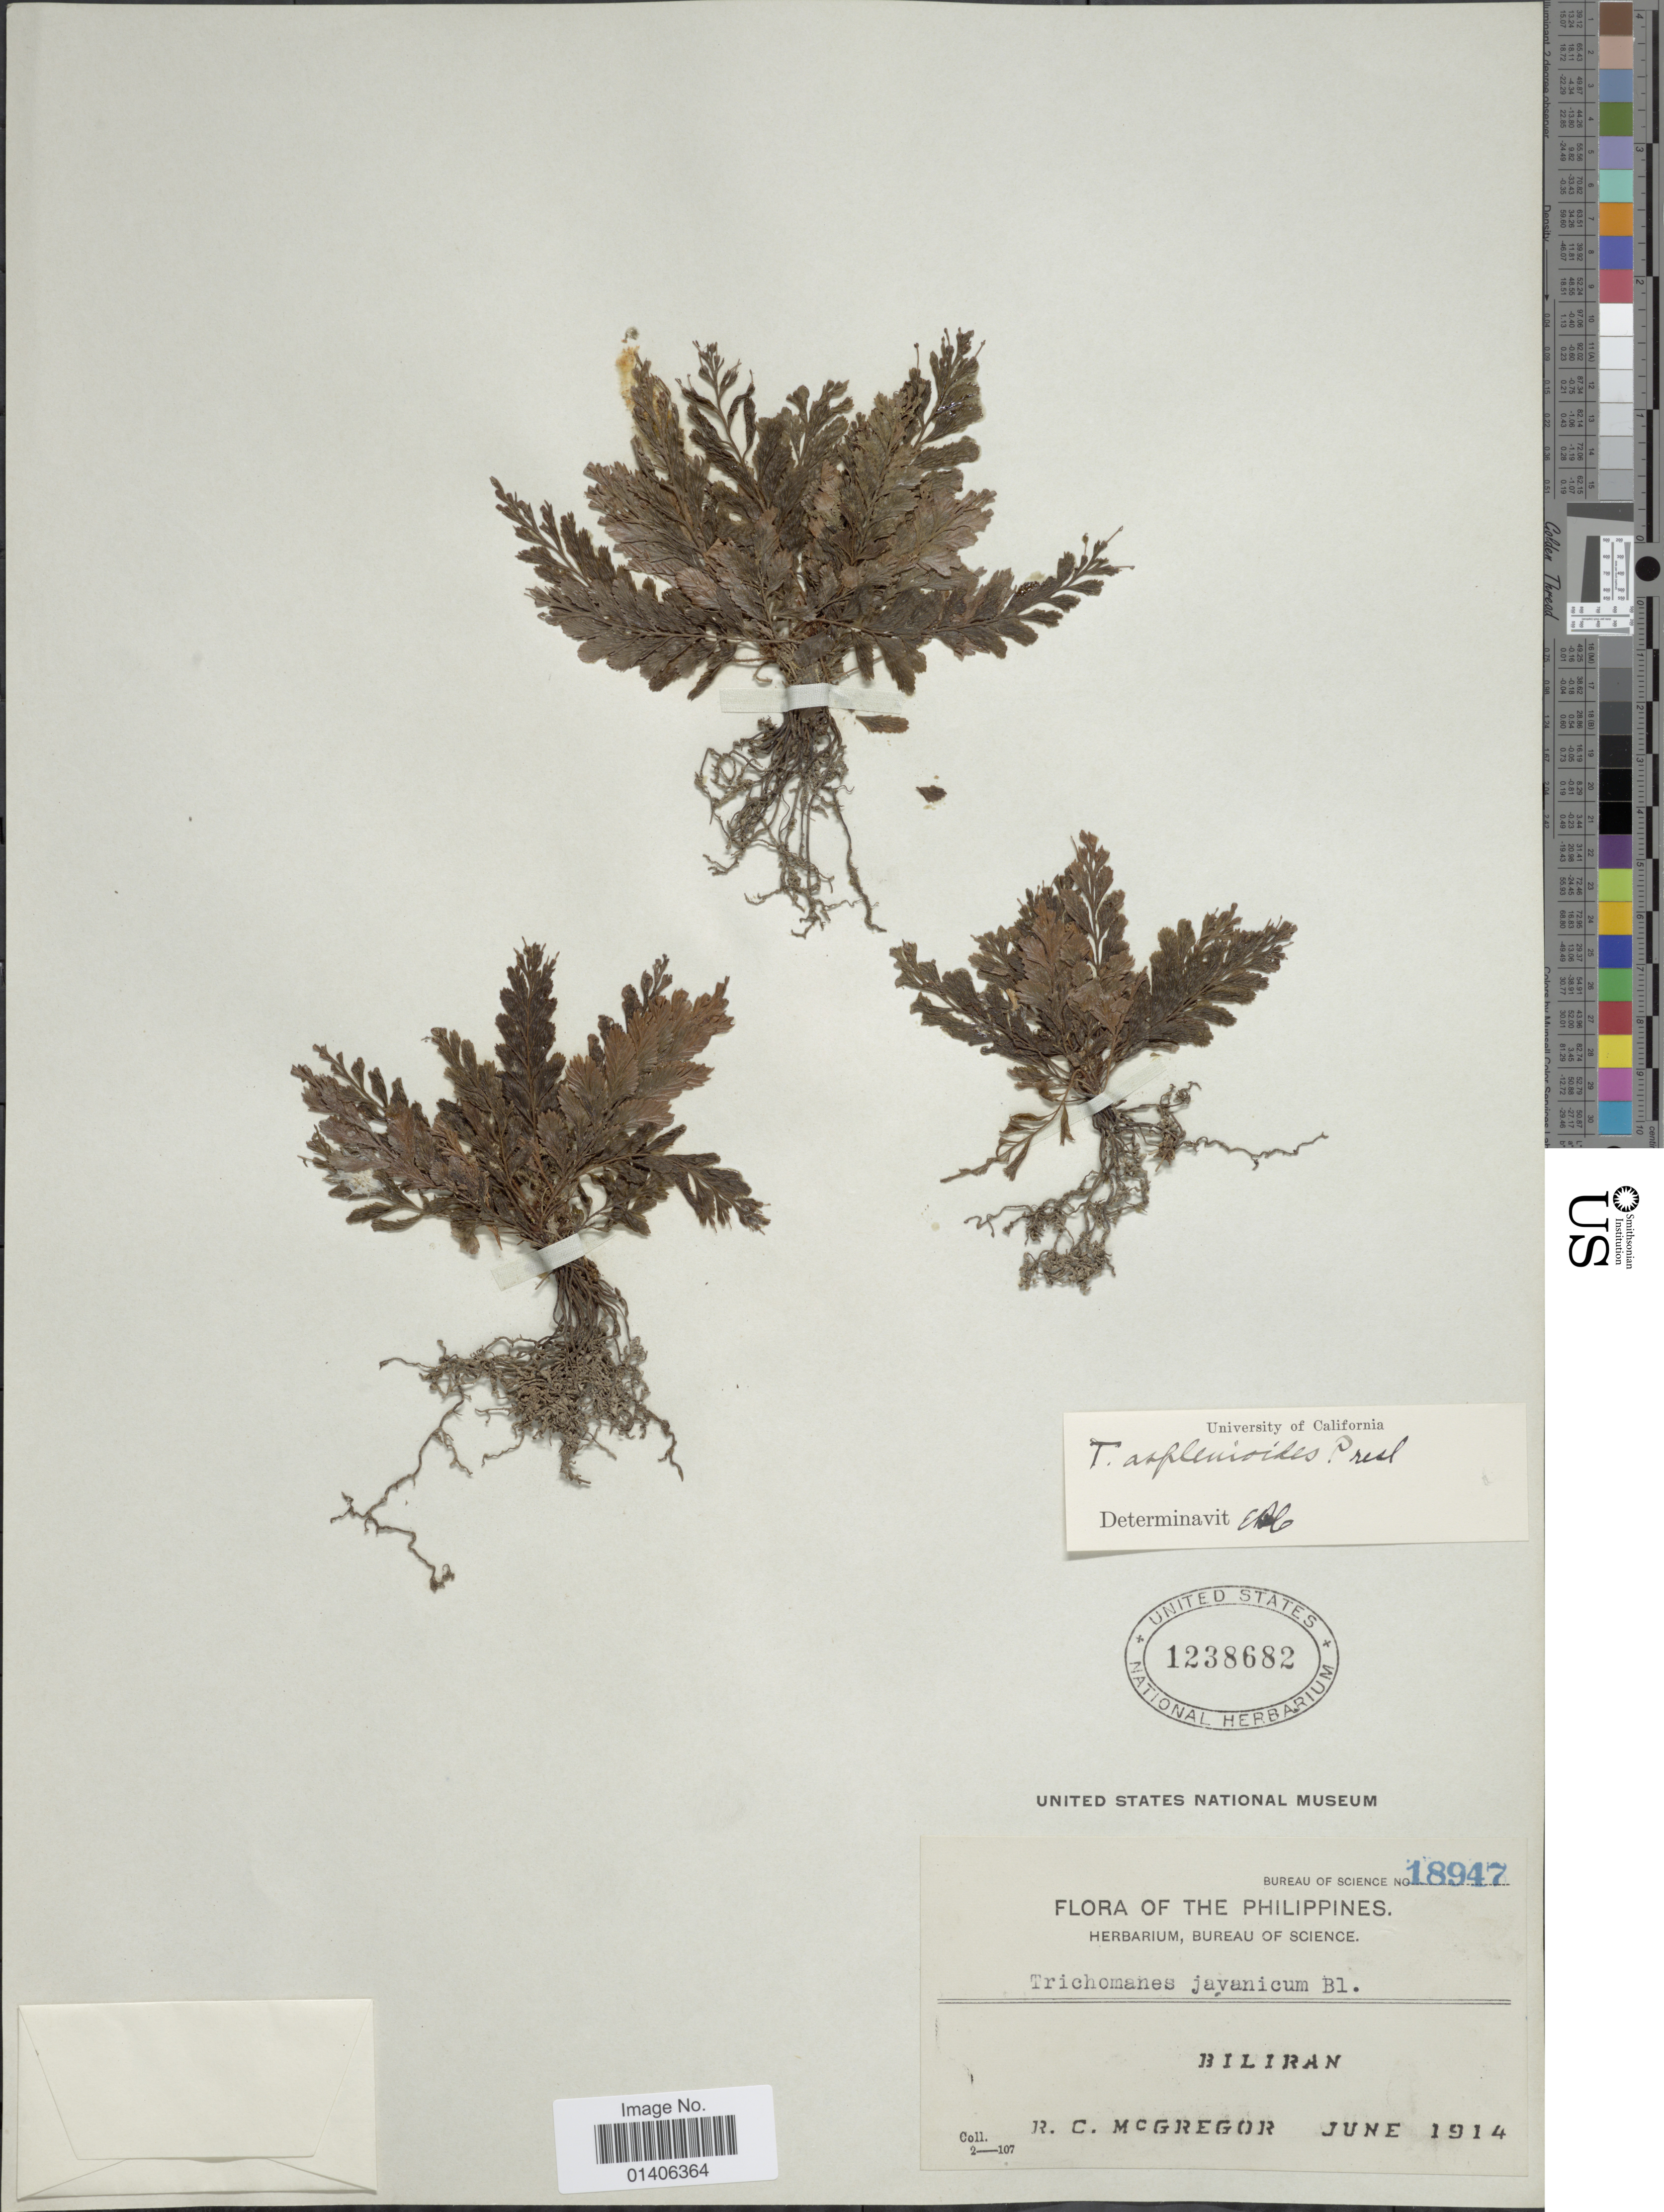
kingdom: Plantae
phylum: Tracheophyta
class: Polypodiopsida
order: Hymenophyllales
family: Hymenophyllaceae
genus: Cephalomanes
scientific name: Cephalomanes javanicum var. asplenoides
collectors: R. C. McGregor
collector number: Bureau of Science 18947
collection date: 1914-06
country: Philippines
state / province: Eastern Visayas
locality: Biliran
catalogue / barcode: US 1238682